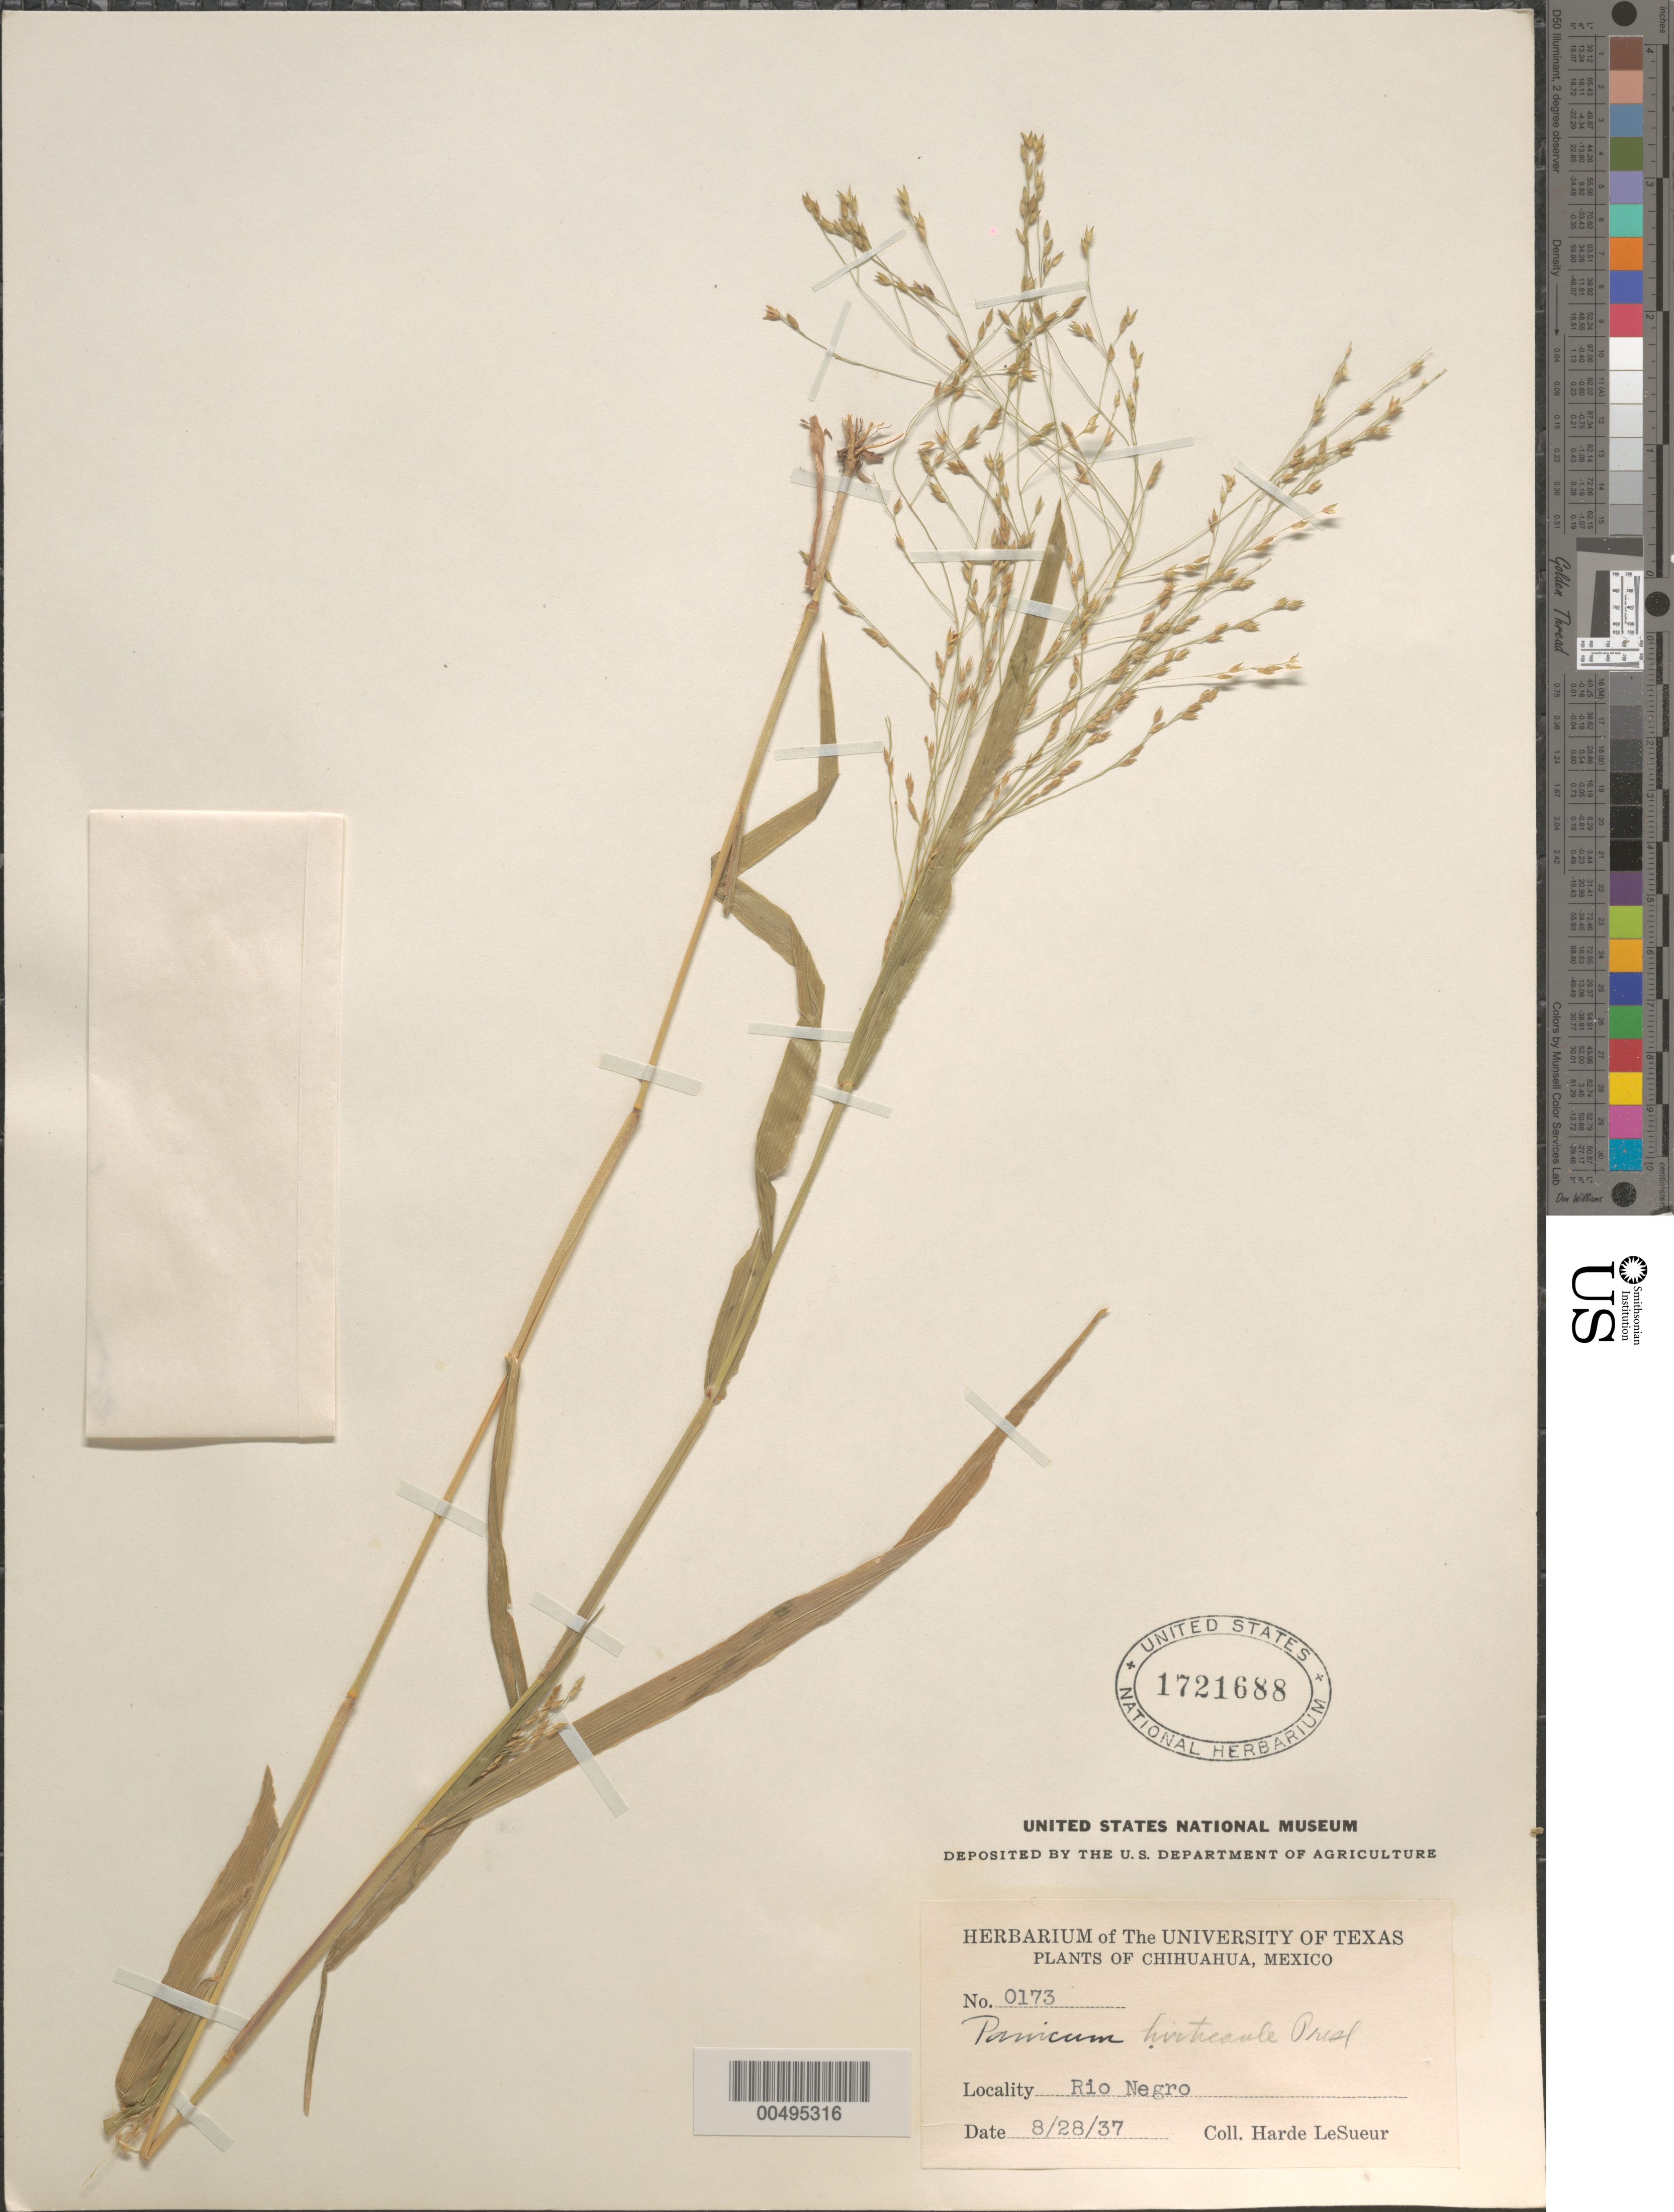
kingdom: Plantae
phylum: Tracheophyta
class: Liliopsida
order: Poales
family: Poaceae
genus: Panicum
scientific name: Panicum hirticaule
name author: J. Presl in C. Presl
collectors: D. H. LeSueur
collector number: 0173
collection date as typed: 28 Aug 1937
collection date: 1937-08-28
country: Mexico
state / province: Chihuahua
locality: Rio Negro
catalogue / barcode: US 1721688